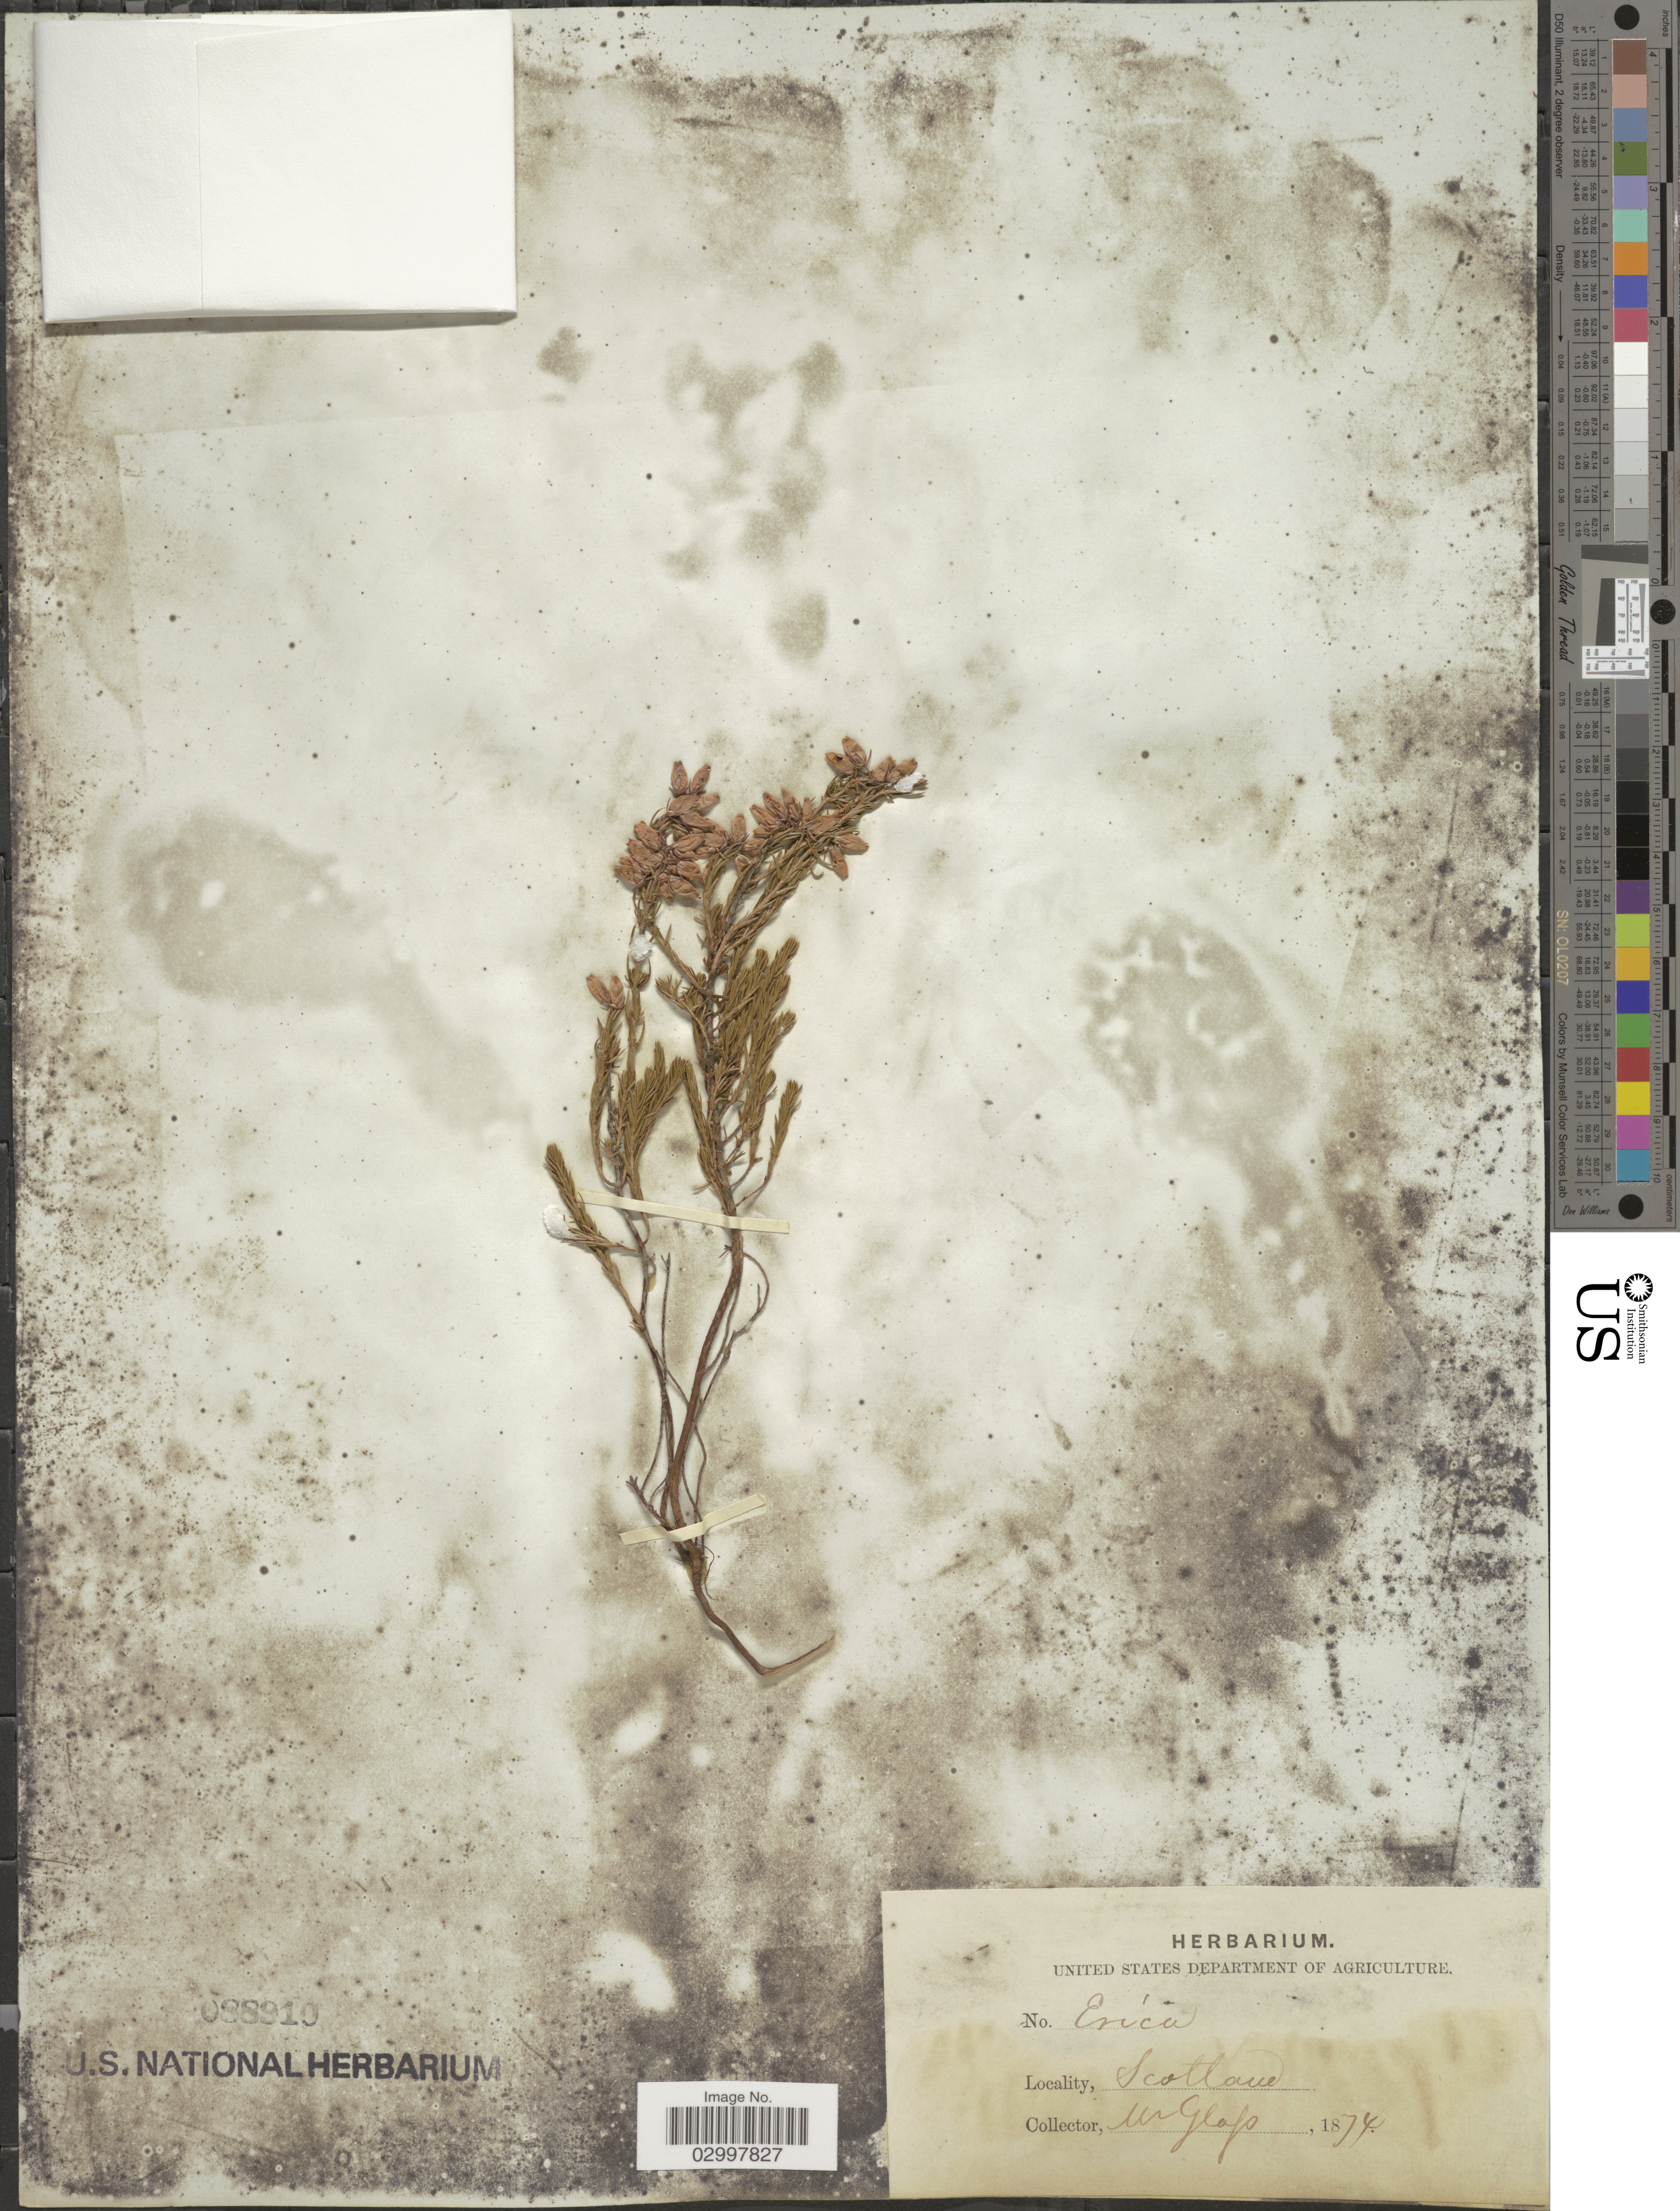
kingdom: Plantae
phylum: Tracheophyta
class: Magnoliopsida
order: Ericales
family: Ericaceae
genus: Erica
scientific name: Erica sp.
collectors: Glass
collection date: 1874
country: United Kingdom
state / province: Scotland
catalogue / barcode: US 88910